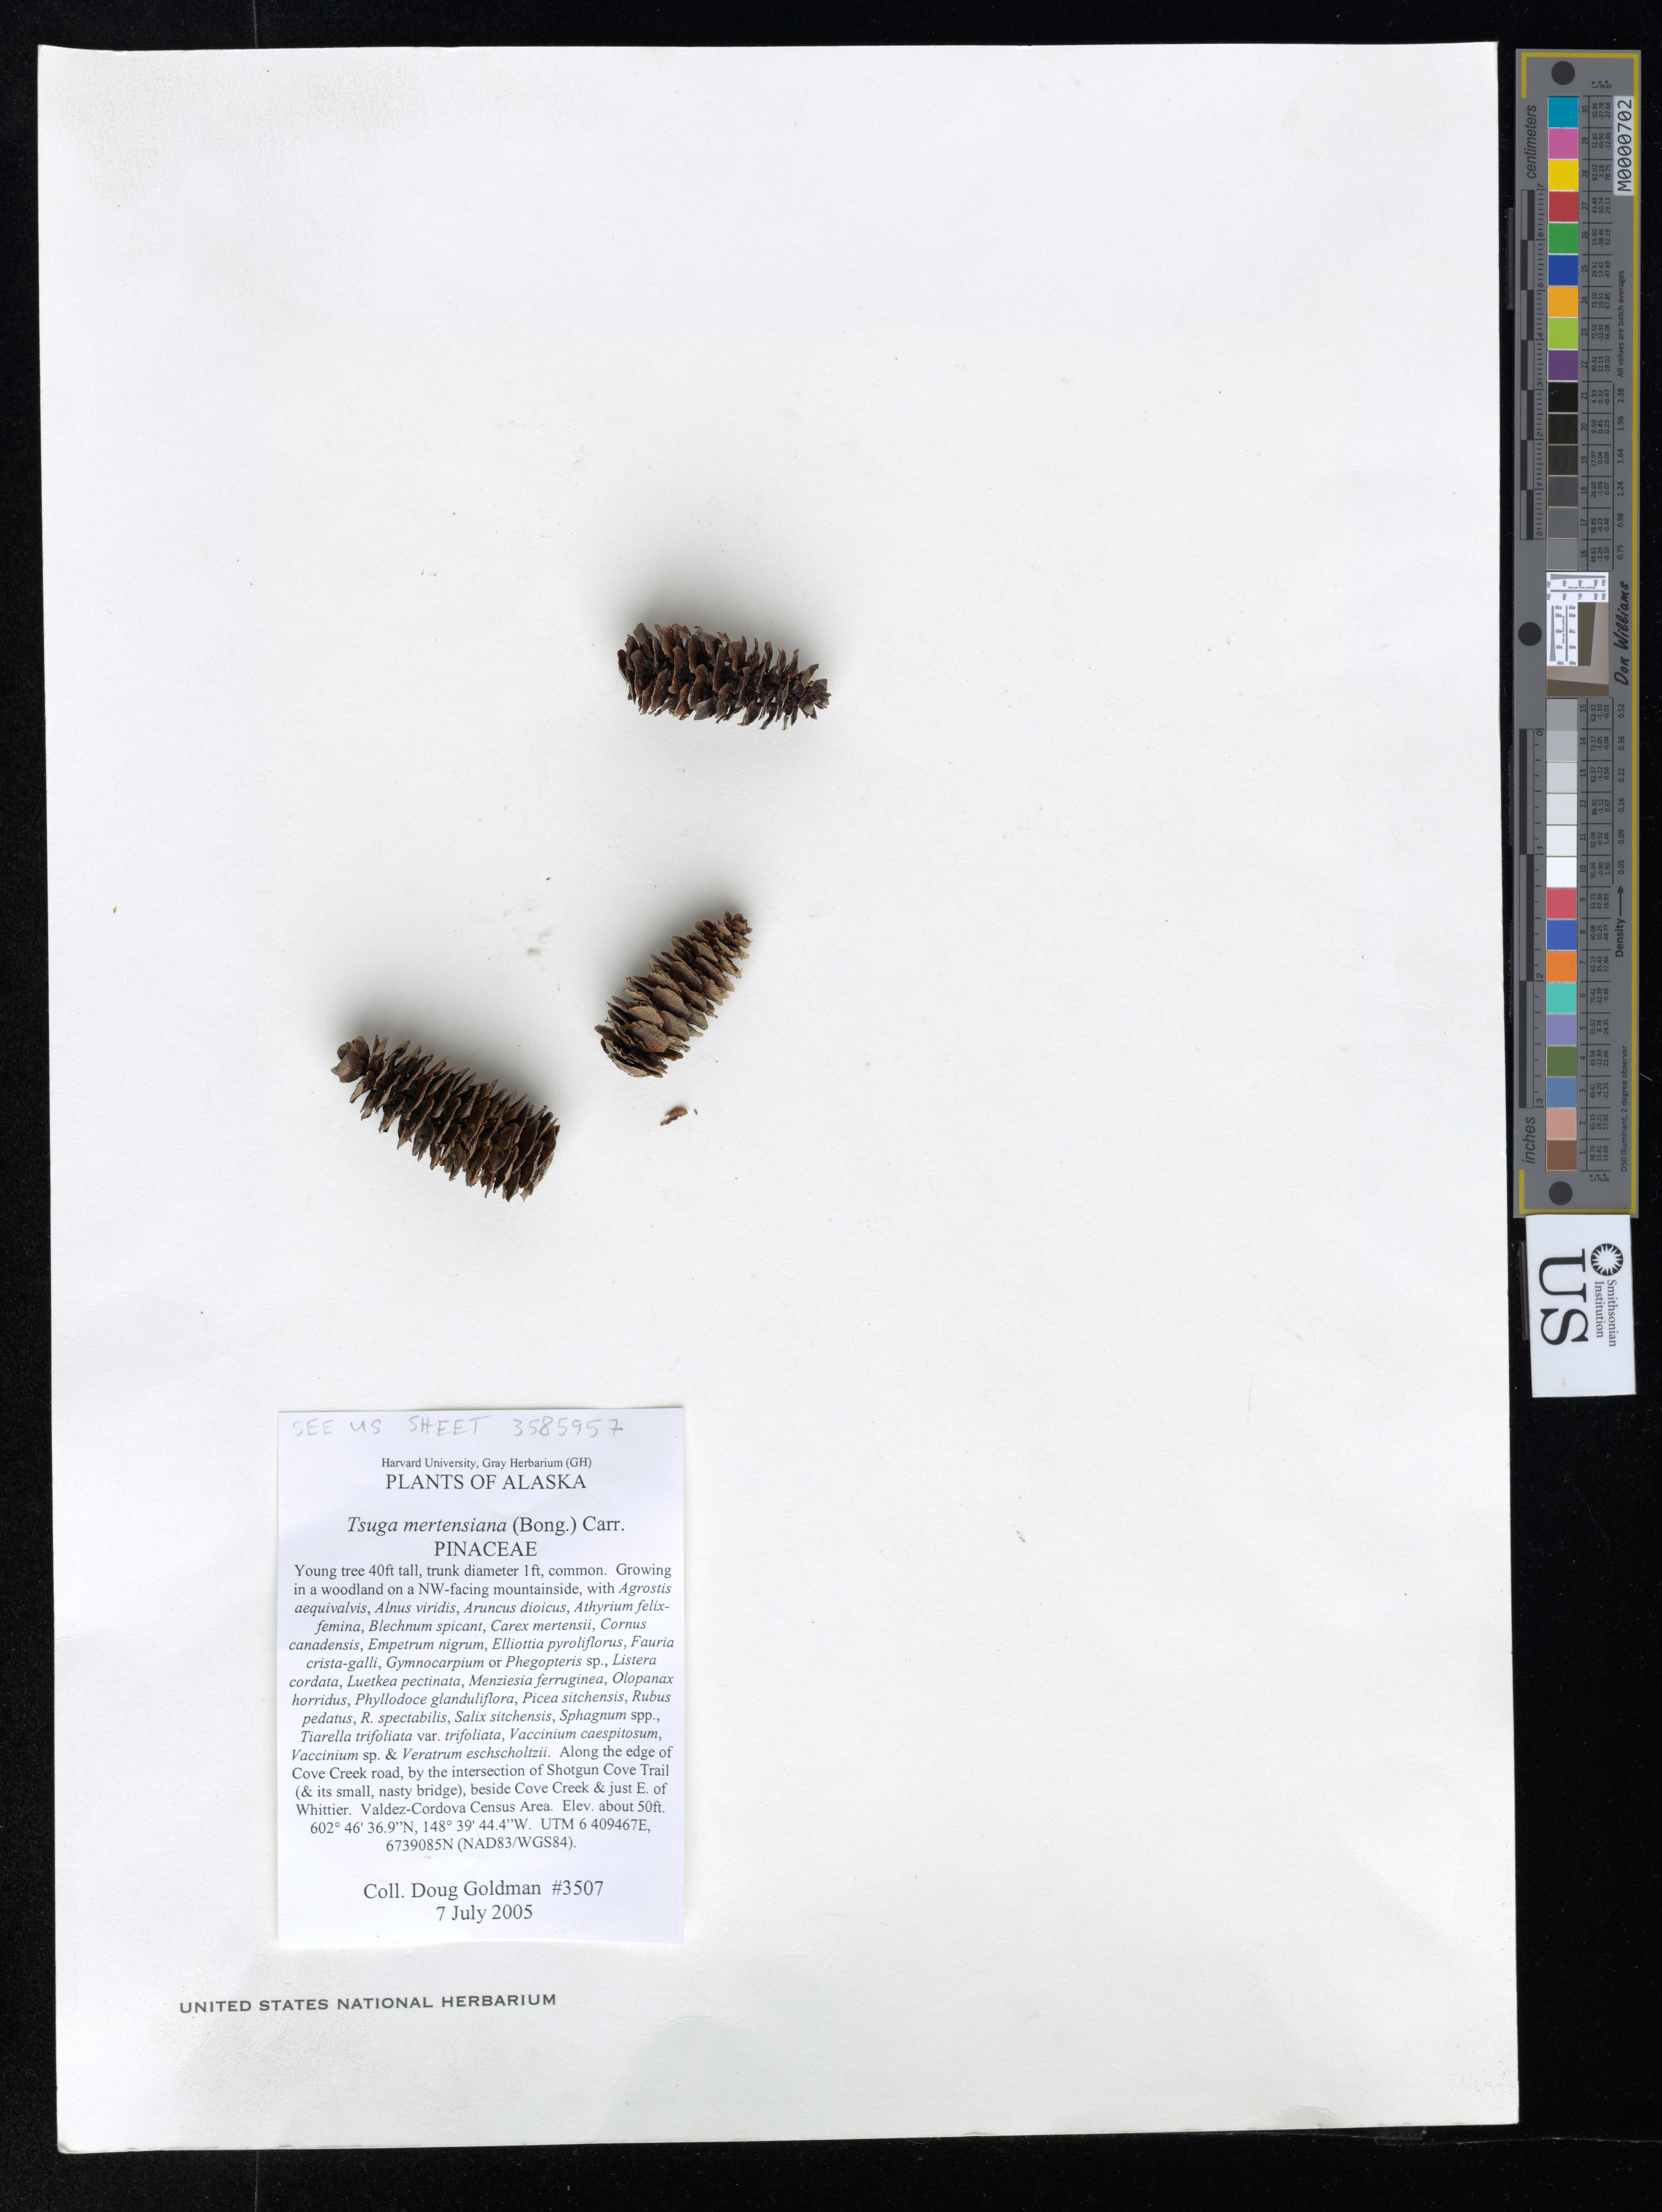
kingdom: Plantae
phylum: Tracheophyta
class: Pinopsida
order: Pinales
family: Pinaceae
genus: Tsuga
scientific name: Tsuga mertensiana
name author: (Bong.) Carrière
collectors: D. Goldman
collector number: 3507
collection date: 2005-07-07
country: United States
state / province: Alaska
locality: Along the edge of Cove Creek road, by the intersection of Shotgun Cove Trail (& its small, nasty bridge), beside Cove Creek & just E. of Whittier. Valdez-Cordova Census Area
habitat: woodland on a NW-facing mountainside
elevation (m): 15